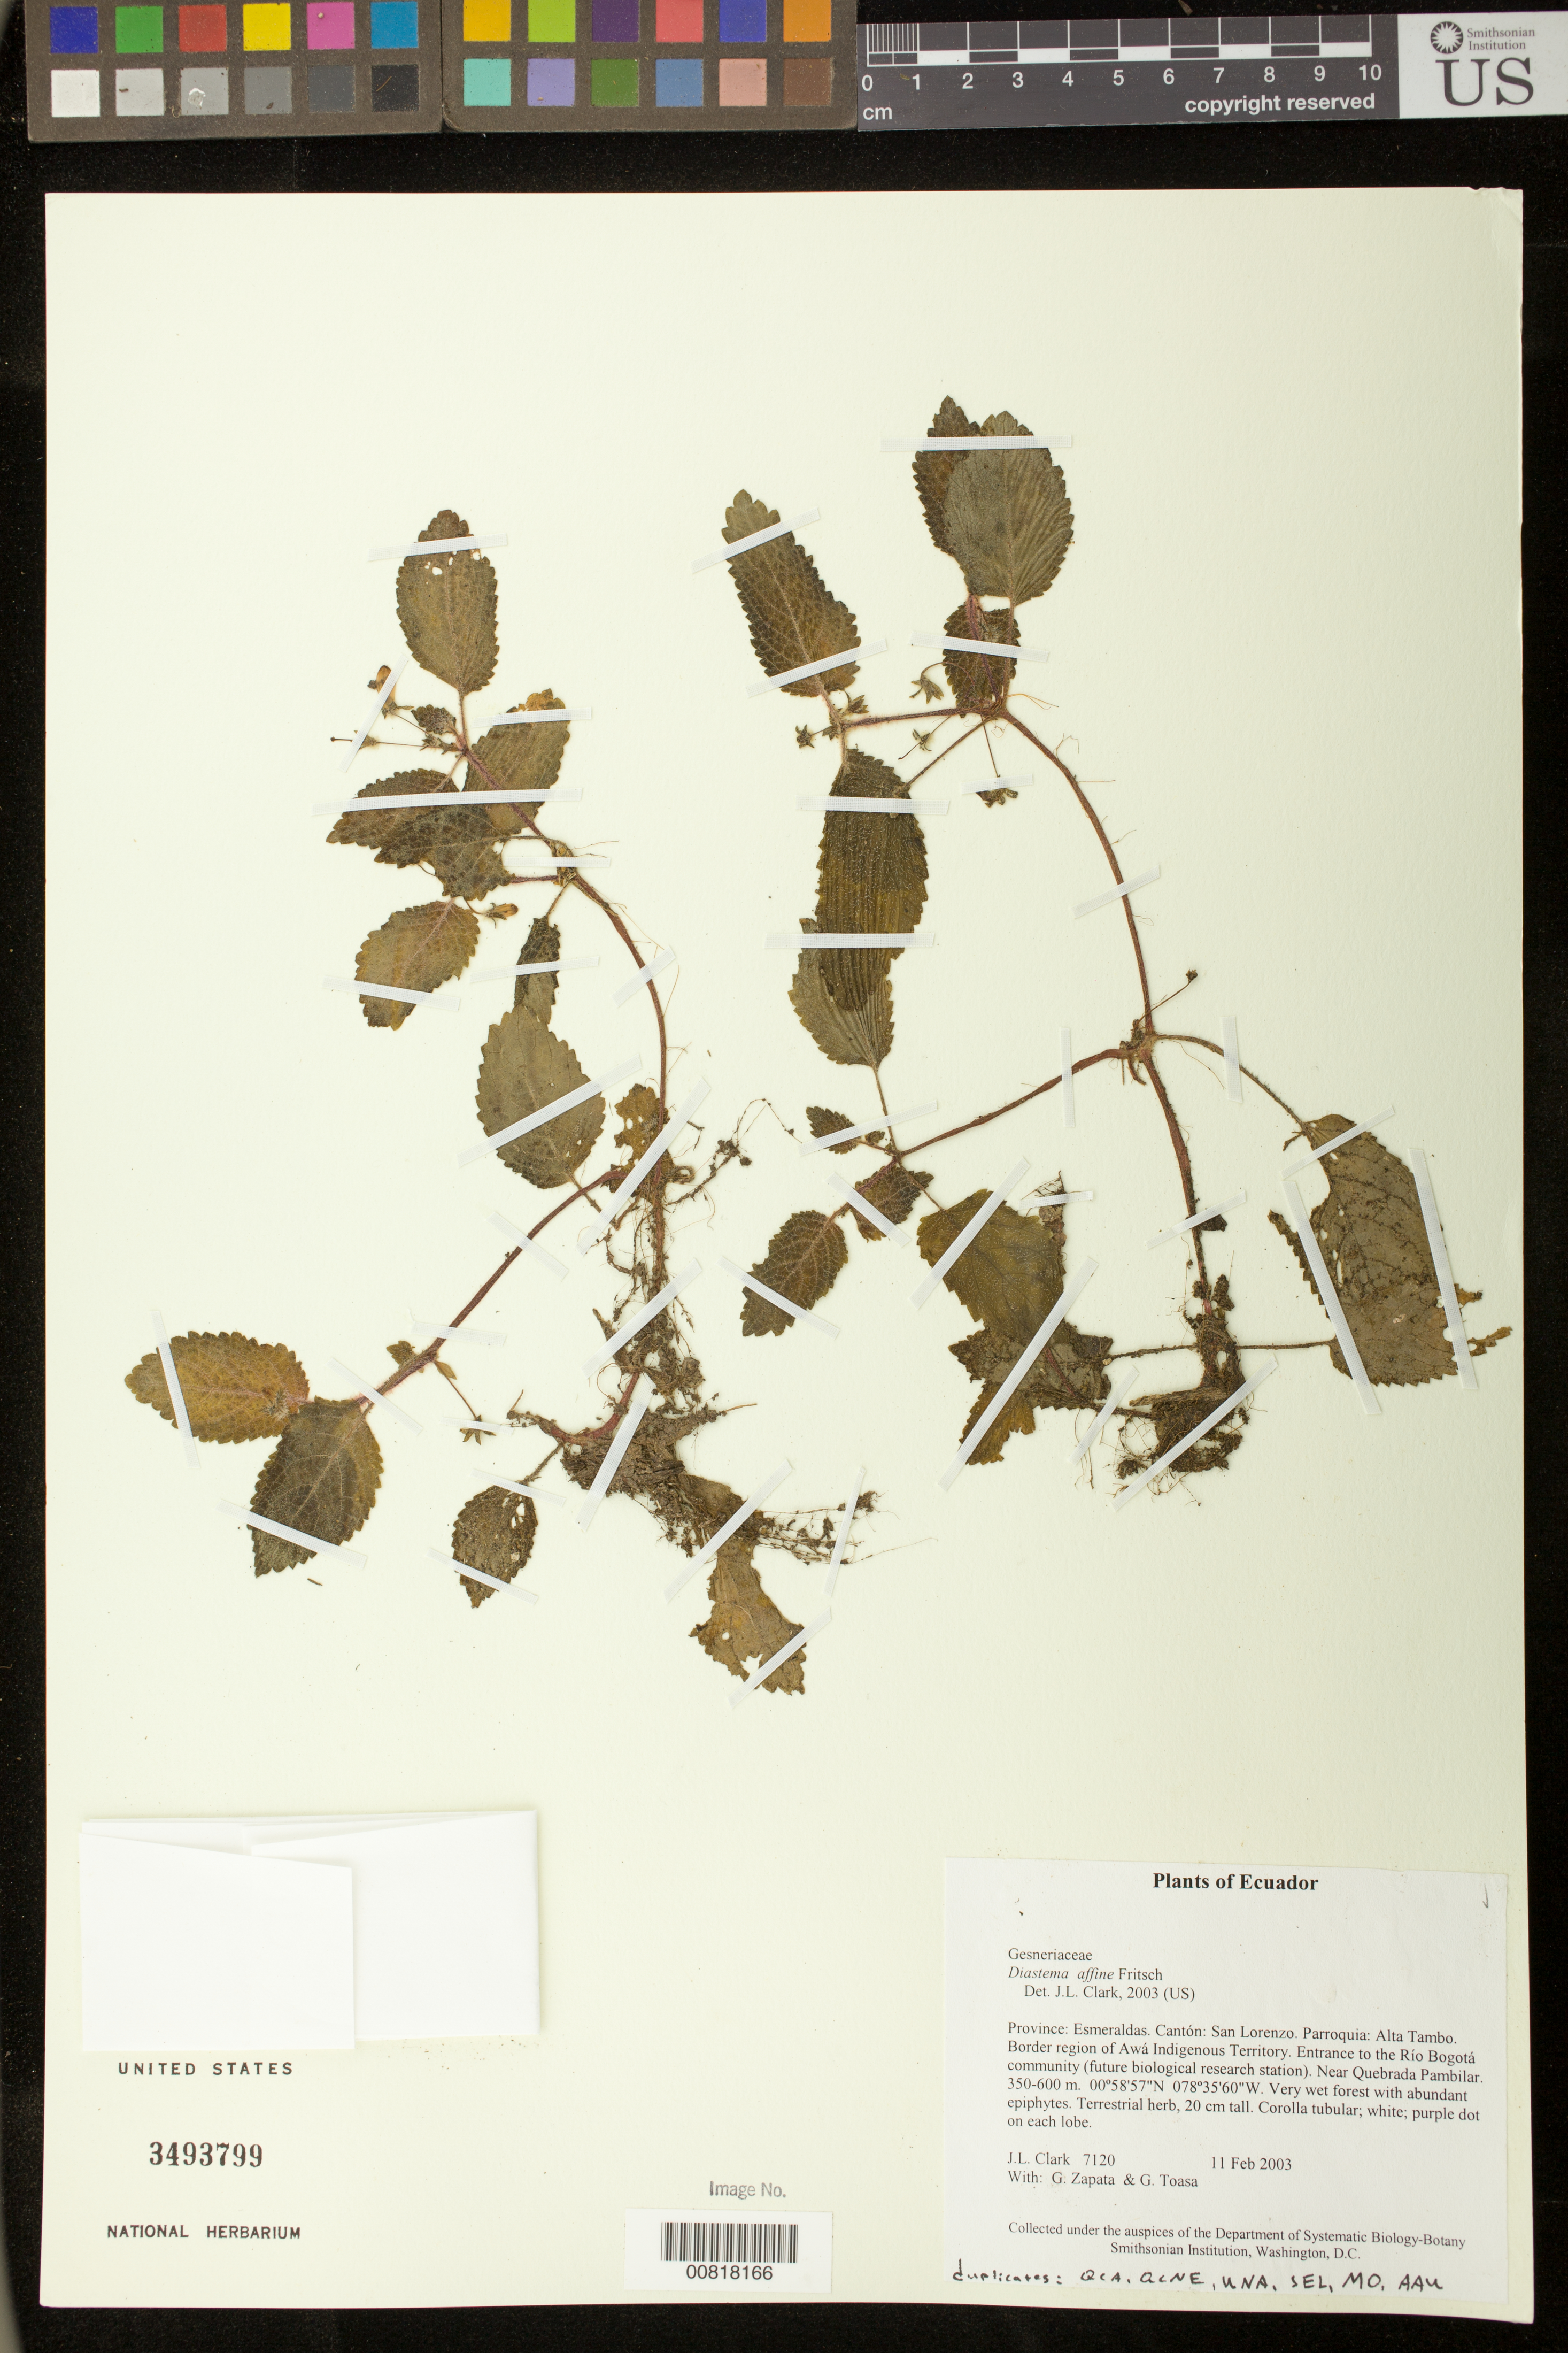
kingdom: Plantae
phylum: Tracheophyta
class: Magnoliopsida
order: Lamiales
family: Gesneriaceae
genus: Diastema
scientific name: Diastema affine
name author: Fritsch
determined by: Clark, J. L., (SEL), The Marie Selby Botanical Garden (UNITED STATES)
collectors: J. L. Clark, G. Zapata & G. Toasa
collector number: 7120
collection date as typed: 11 Feb 2003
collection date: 2003-02-11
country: Ecuador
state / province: Esmeraldas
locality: San Lorenzo. Parroquia: Alta Tambo. Border region of Awá Indigenous Territory. Entrance to the Río Bogotá community (future biological research station). Near Quebrada Pambilar.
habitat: Very wet forest with abundant epiphytes.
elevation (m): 350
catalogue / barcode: US 3493799